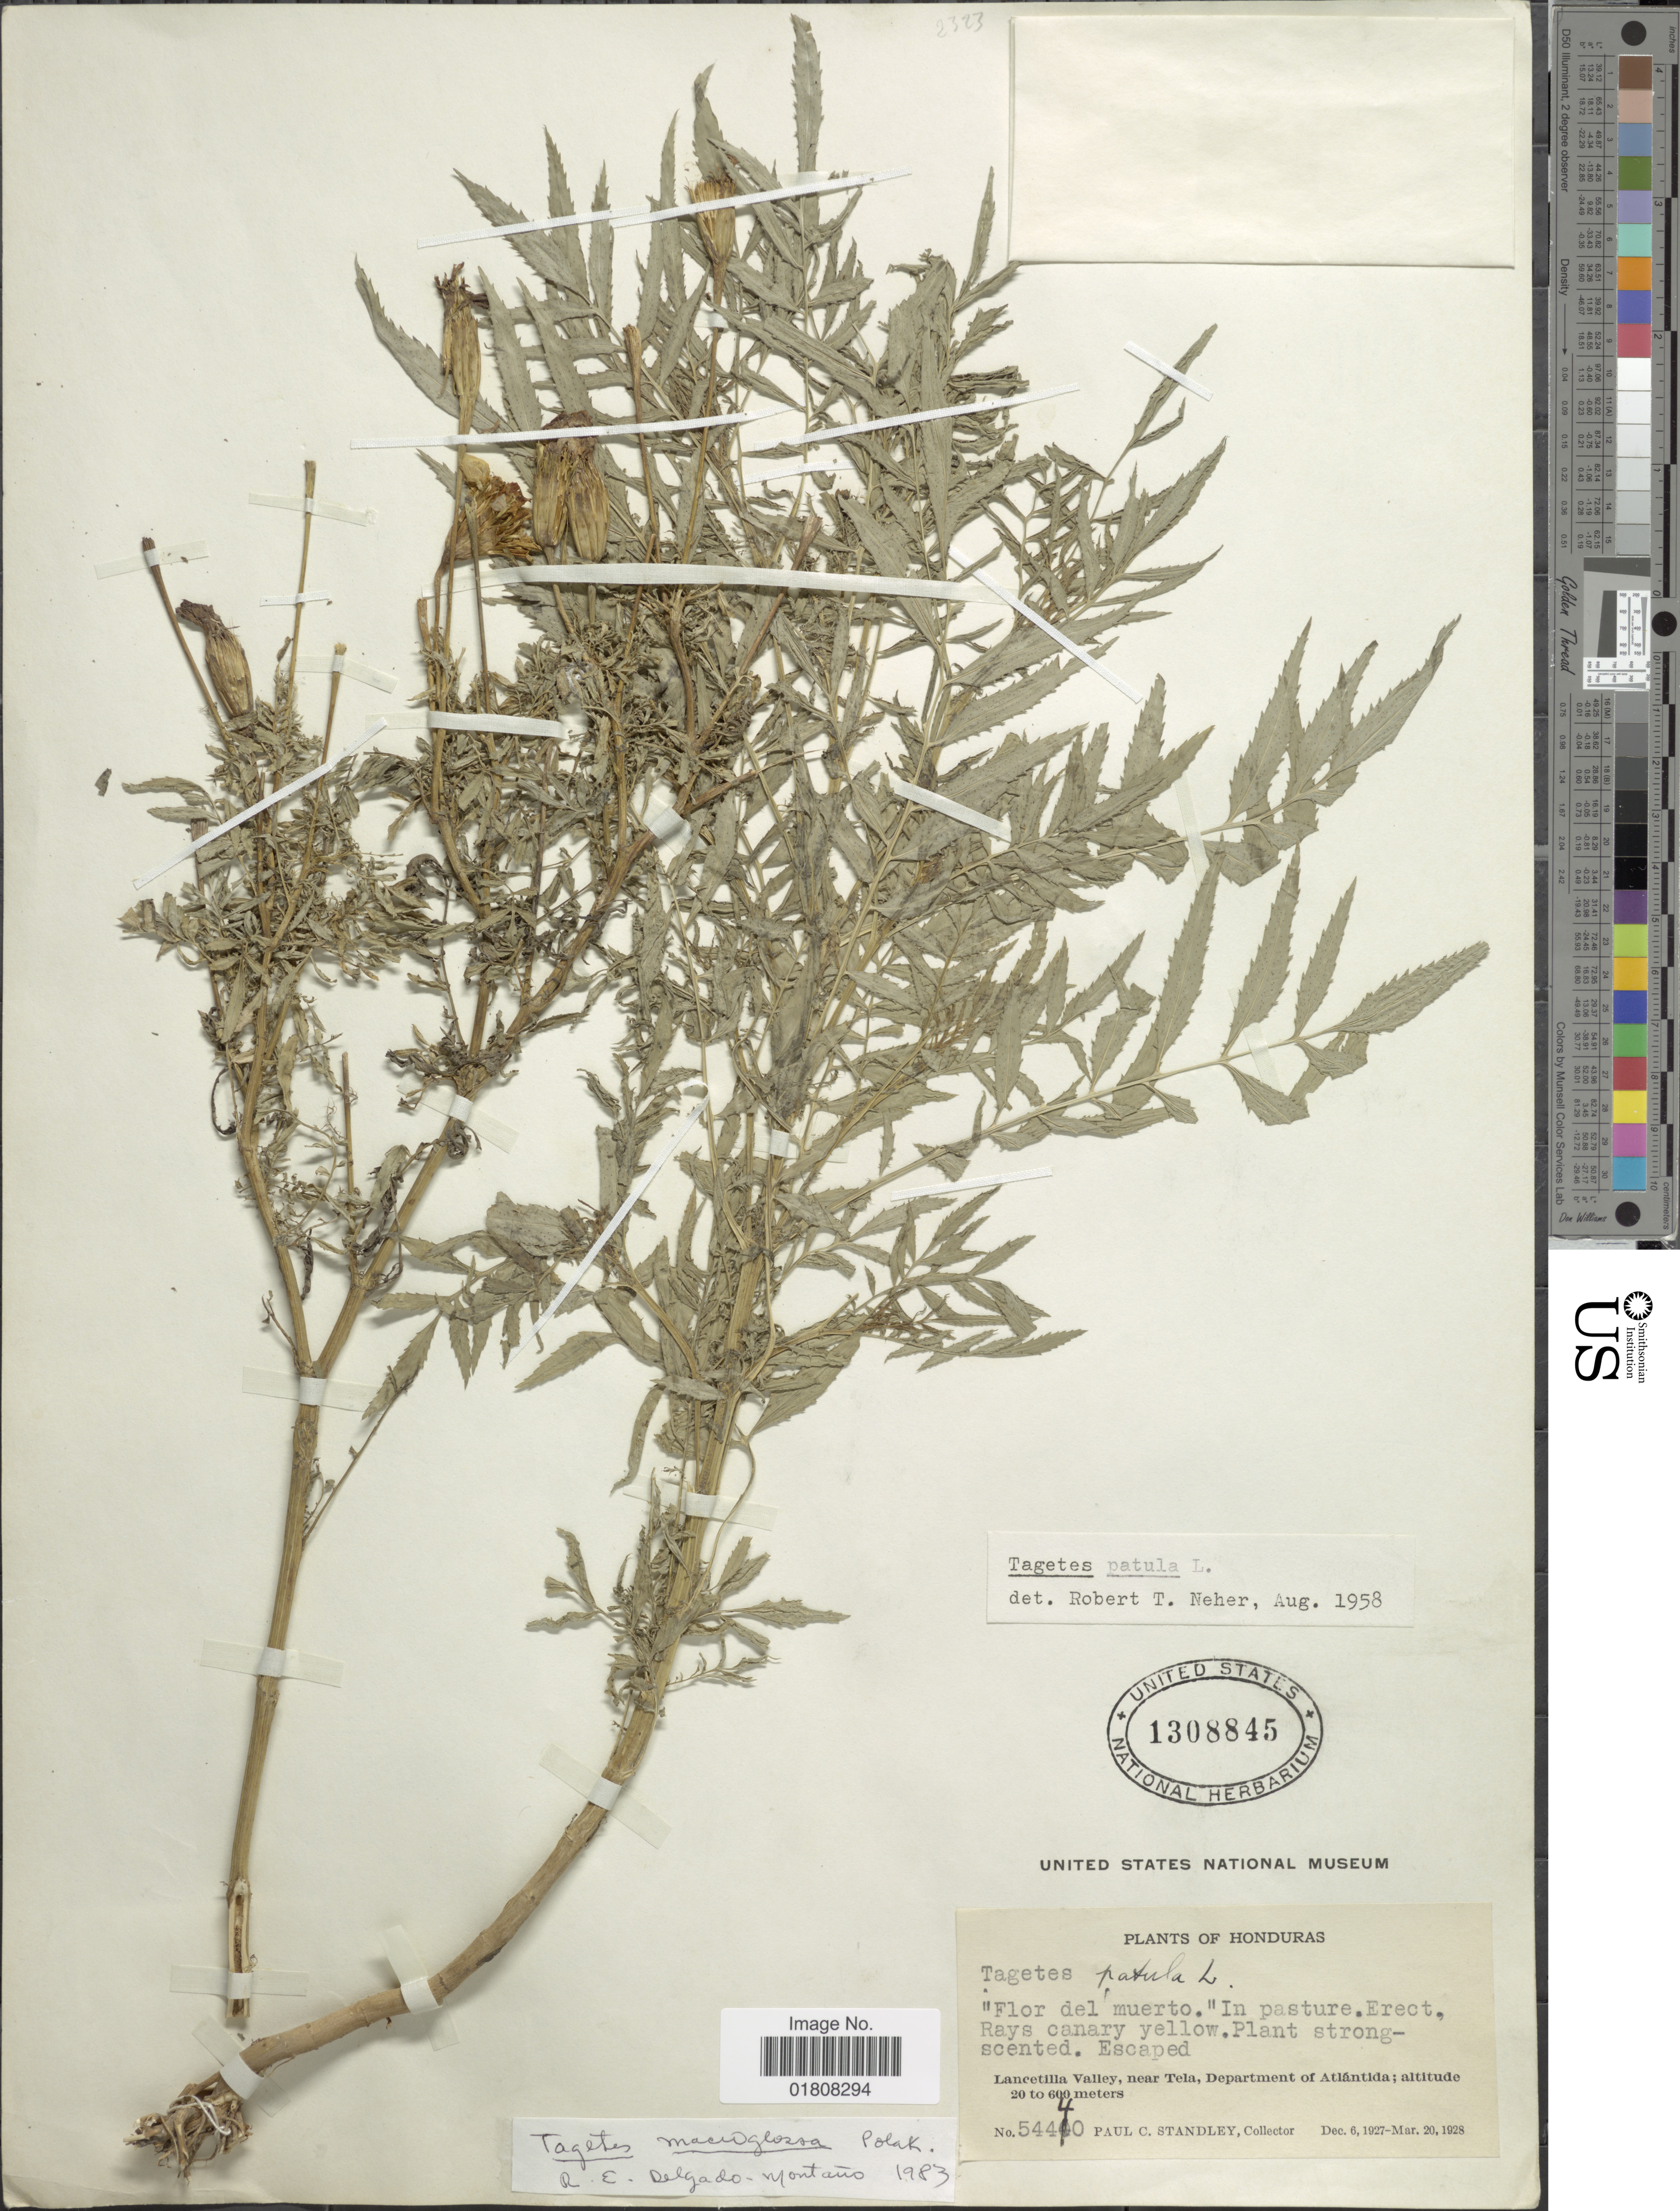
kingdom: Plantae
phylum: Tracheophyta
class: Magnoliopsida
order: Asterales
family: Asteraceae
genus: Tagetes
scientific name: Tagetes macroglossa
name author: Polak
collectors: P. C. Standley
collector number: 54440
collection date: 1927-12-06/1928-03-20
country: Honduras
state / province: Atlántida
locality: Lancetilla Valley, near Tela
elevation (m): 20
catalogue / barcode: US 1308845